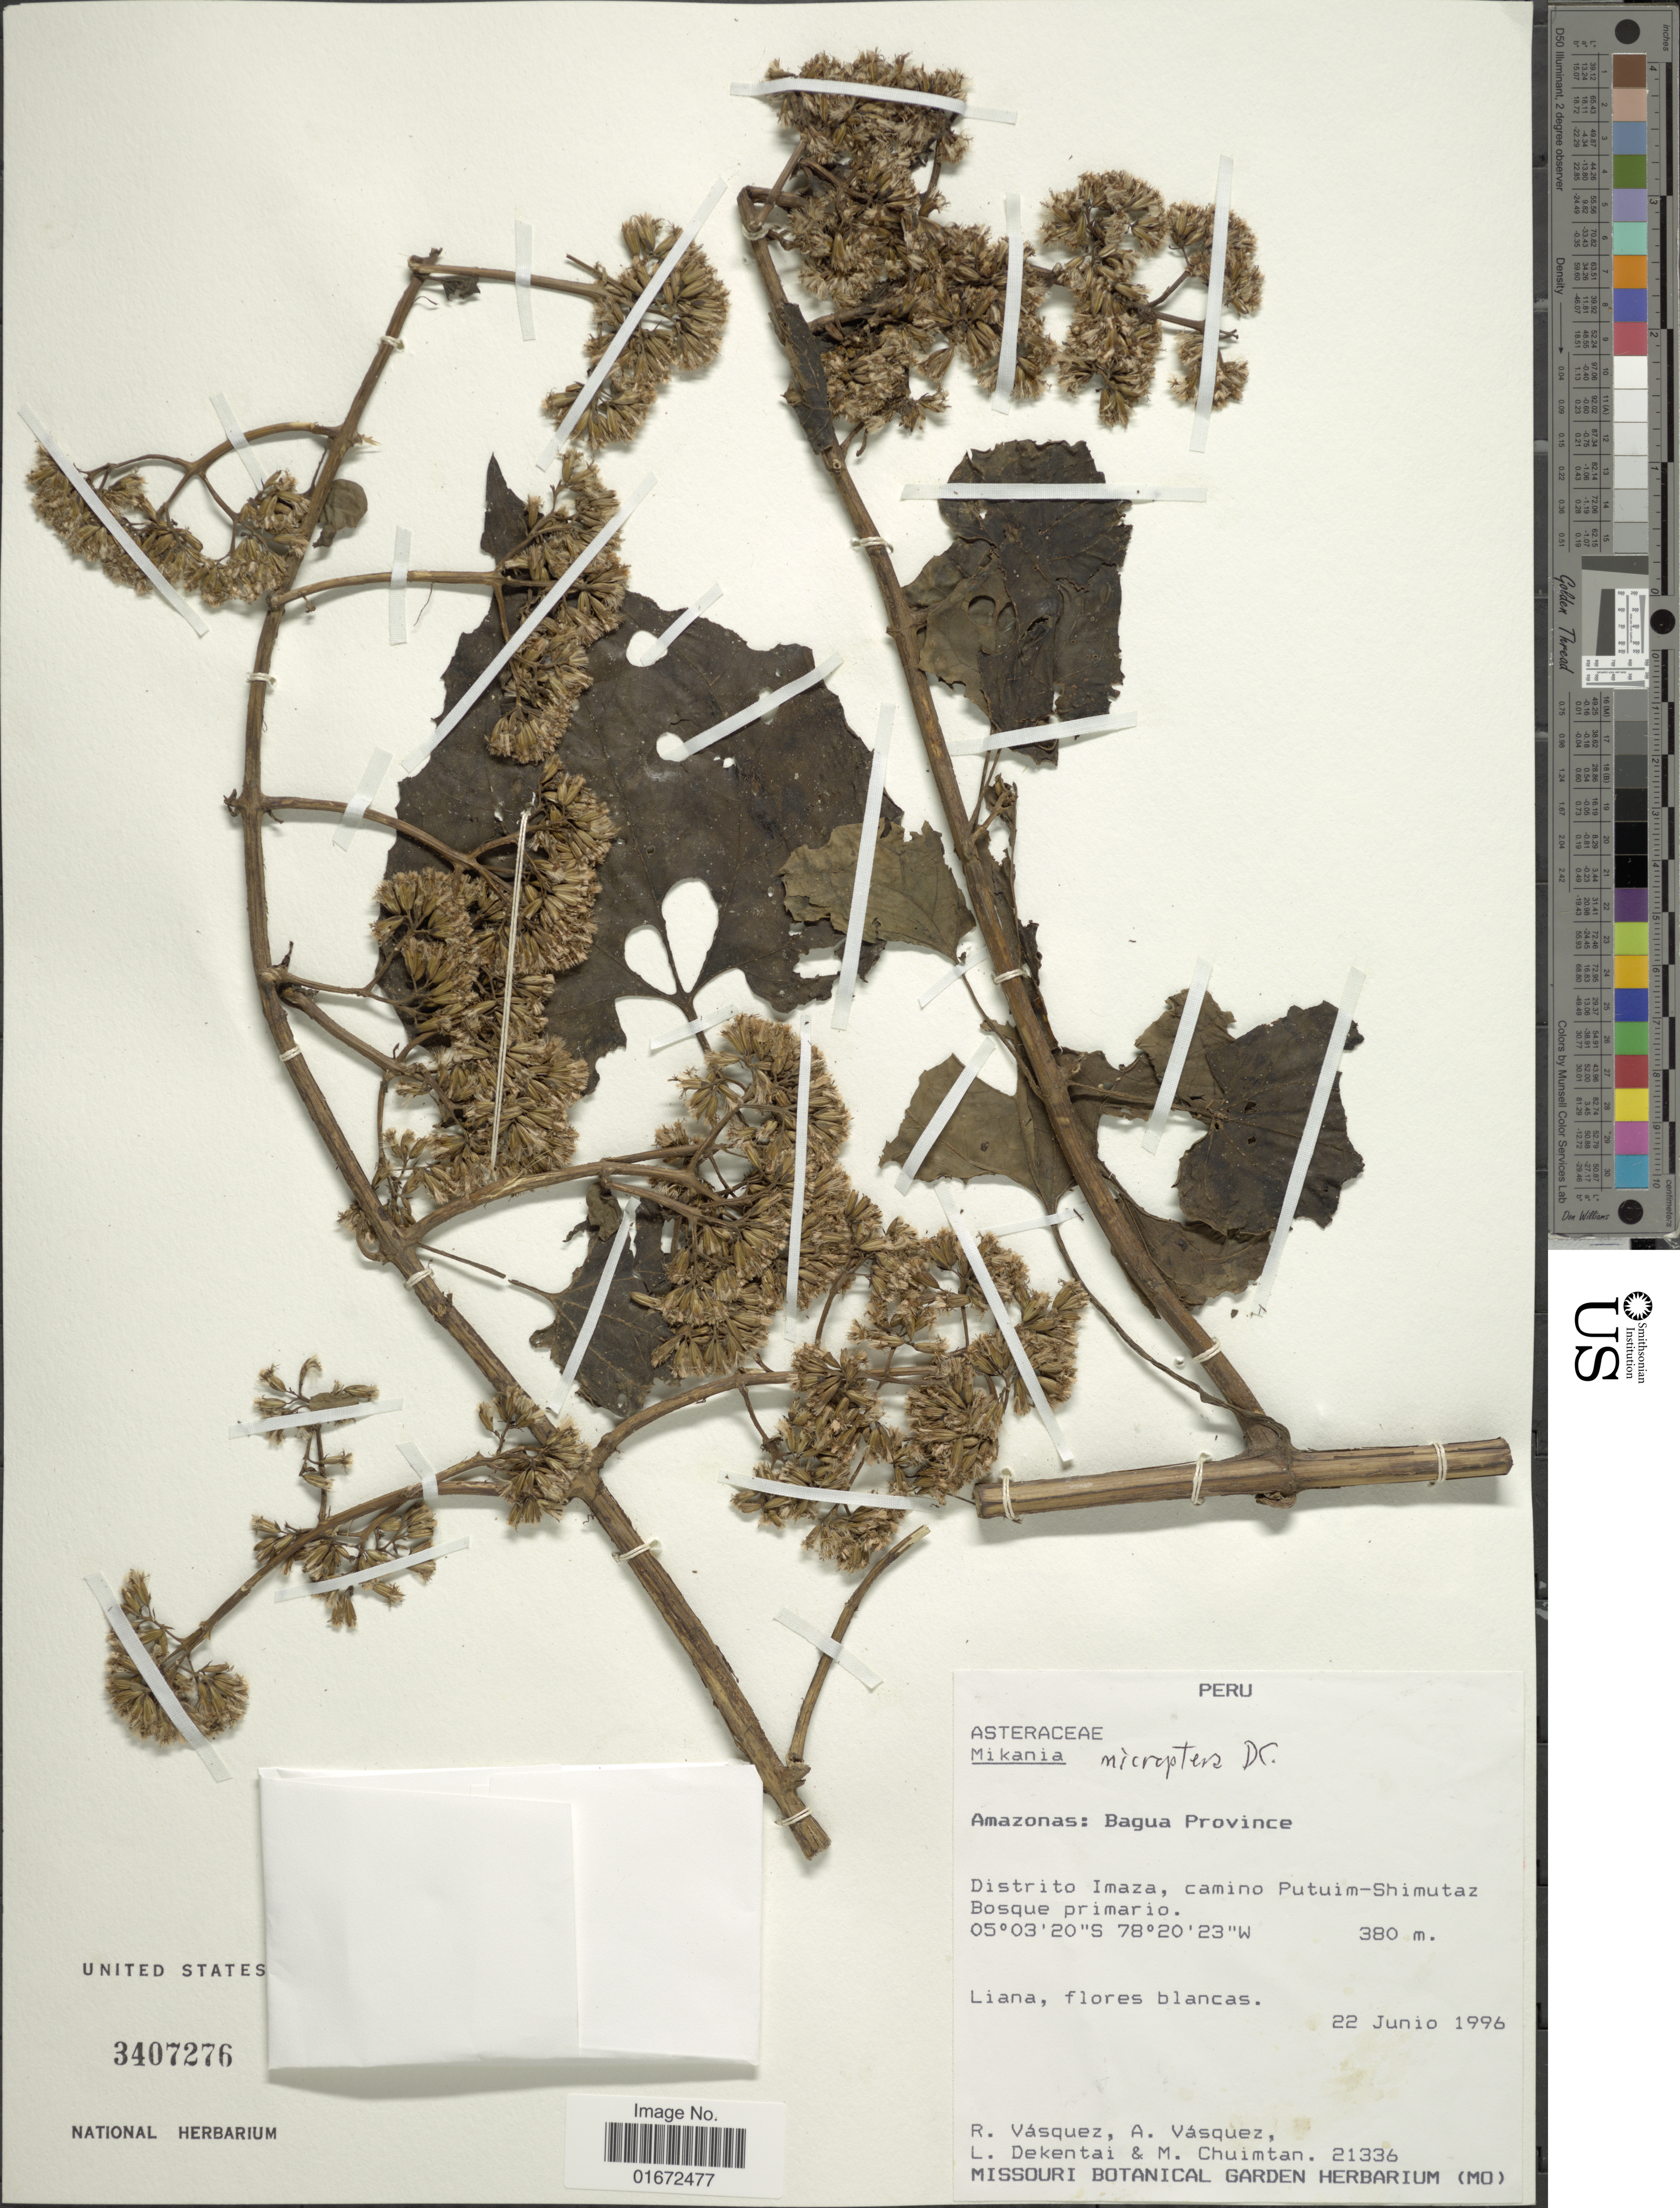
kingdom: Plantae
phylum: Tracheophyta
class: Magnoliopsida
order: Asterales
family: Asteraceae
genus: Mikania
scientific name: Mikania microptera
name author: DC.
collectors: R. Vásquez, A. Vasquez, L. Dekentai & M. Chuimtan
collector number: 21336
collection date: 1996-06-22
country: Peru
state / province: Amazonas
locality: Amazonas: Bagua Province. Distrito Imaza, camino Putuim-Shimutaz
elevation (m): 380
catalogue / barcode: US 3407276